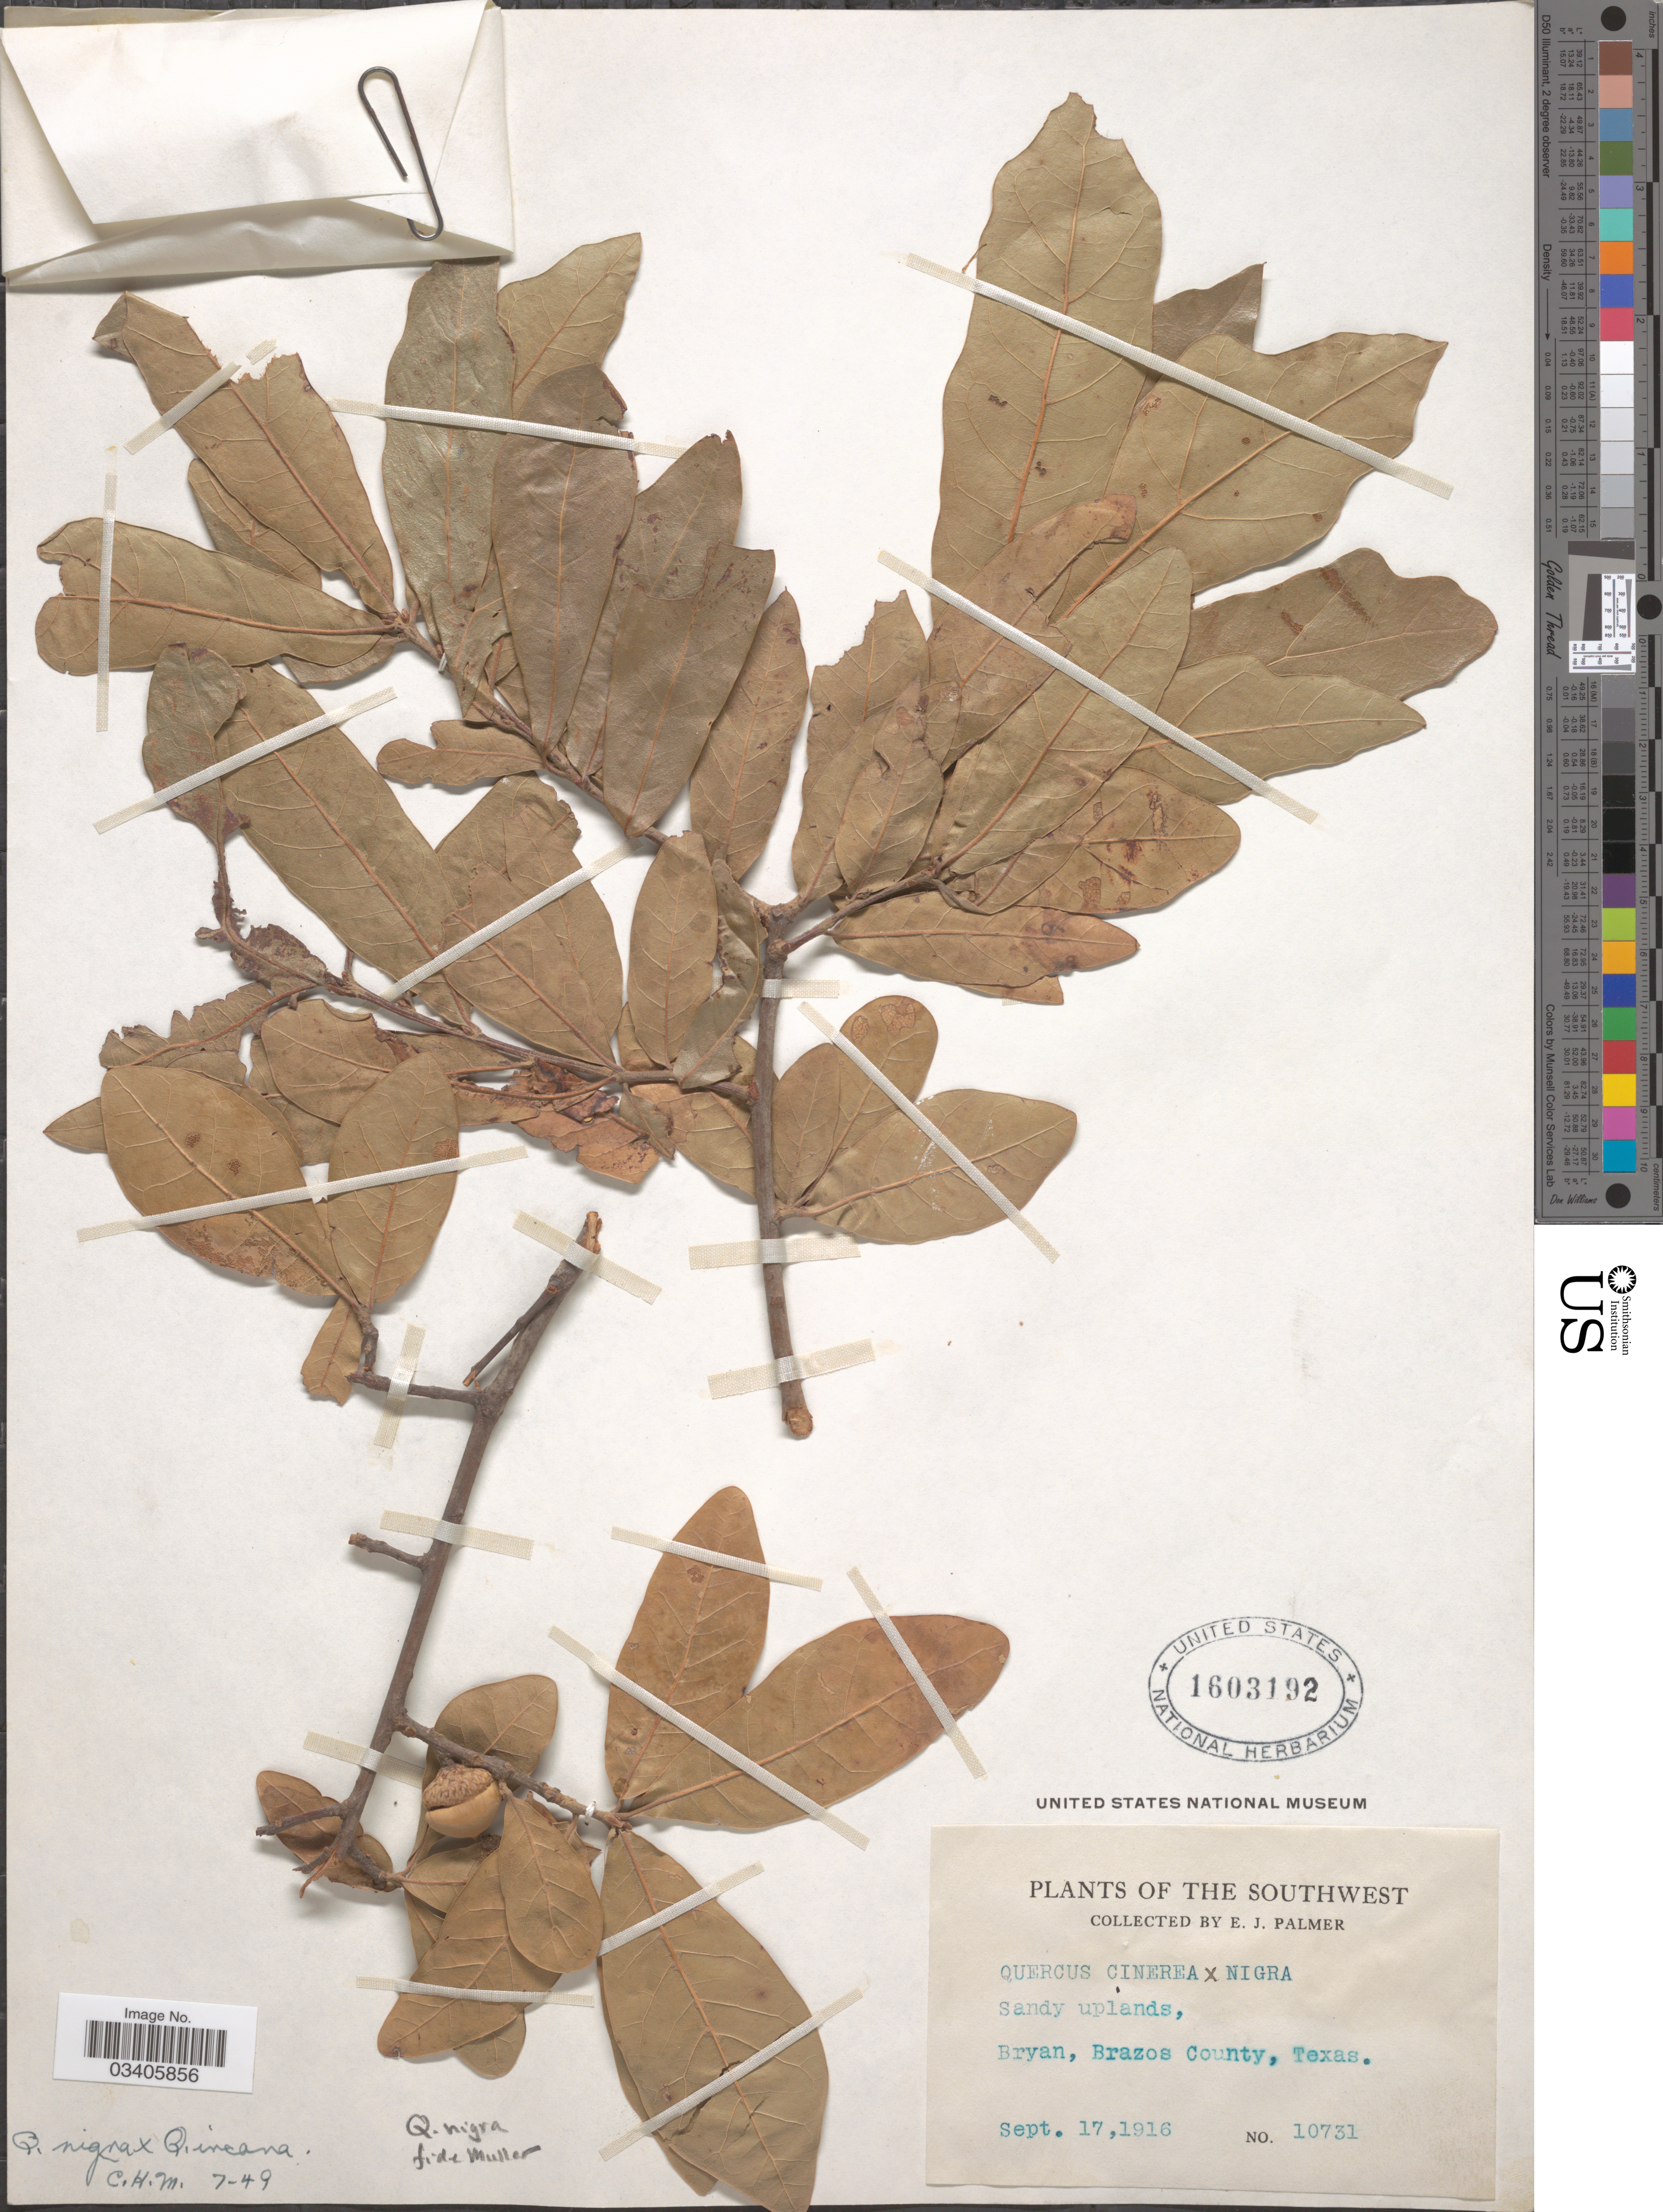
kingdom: Plantae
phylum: Tracheophyta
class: Magnoliopsida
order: Fagales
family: Fagaceae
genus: Quercus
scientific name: Quercus incana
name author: W. Bartram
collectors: E. J. Palmer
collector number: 10731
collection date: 1916-09-17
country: United States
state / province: Texas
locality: The Southwest. Bryan, Brazos County.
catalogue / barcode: US 1603192